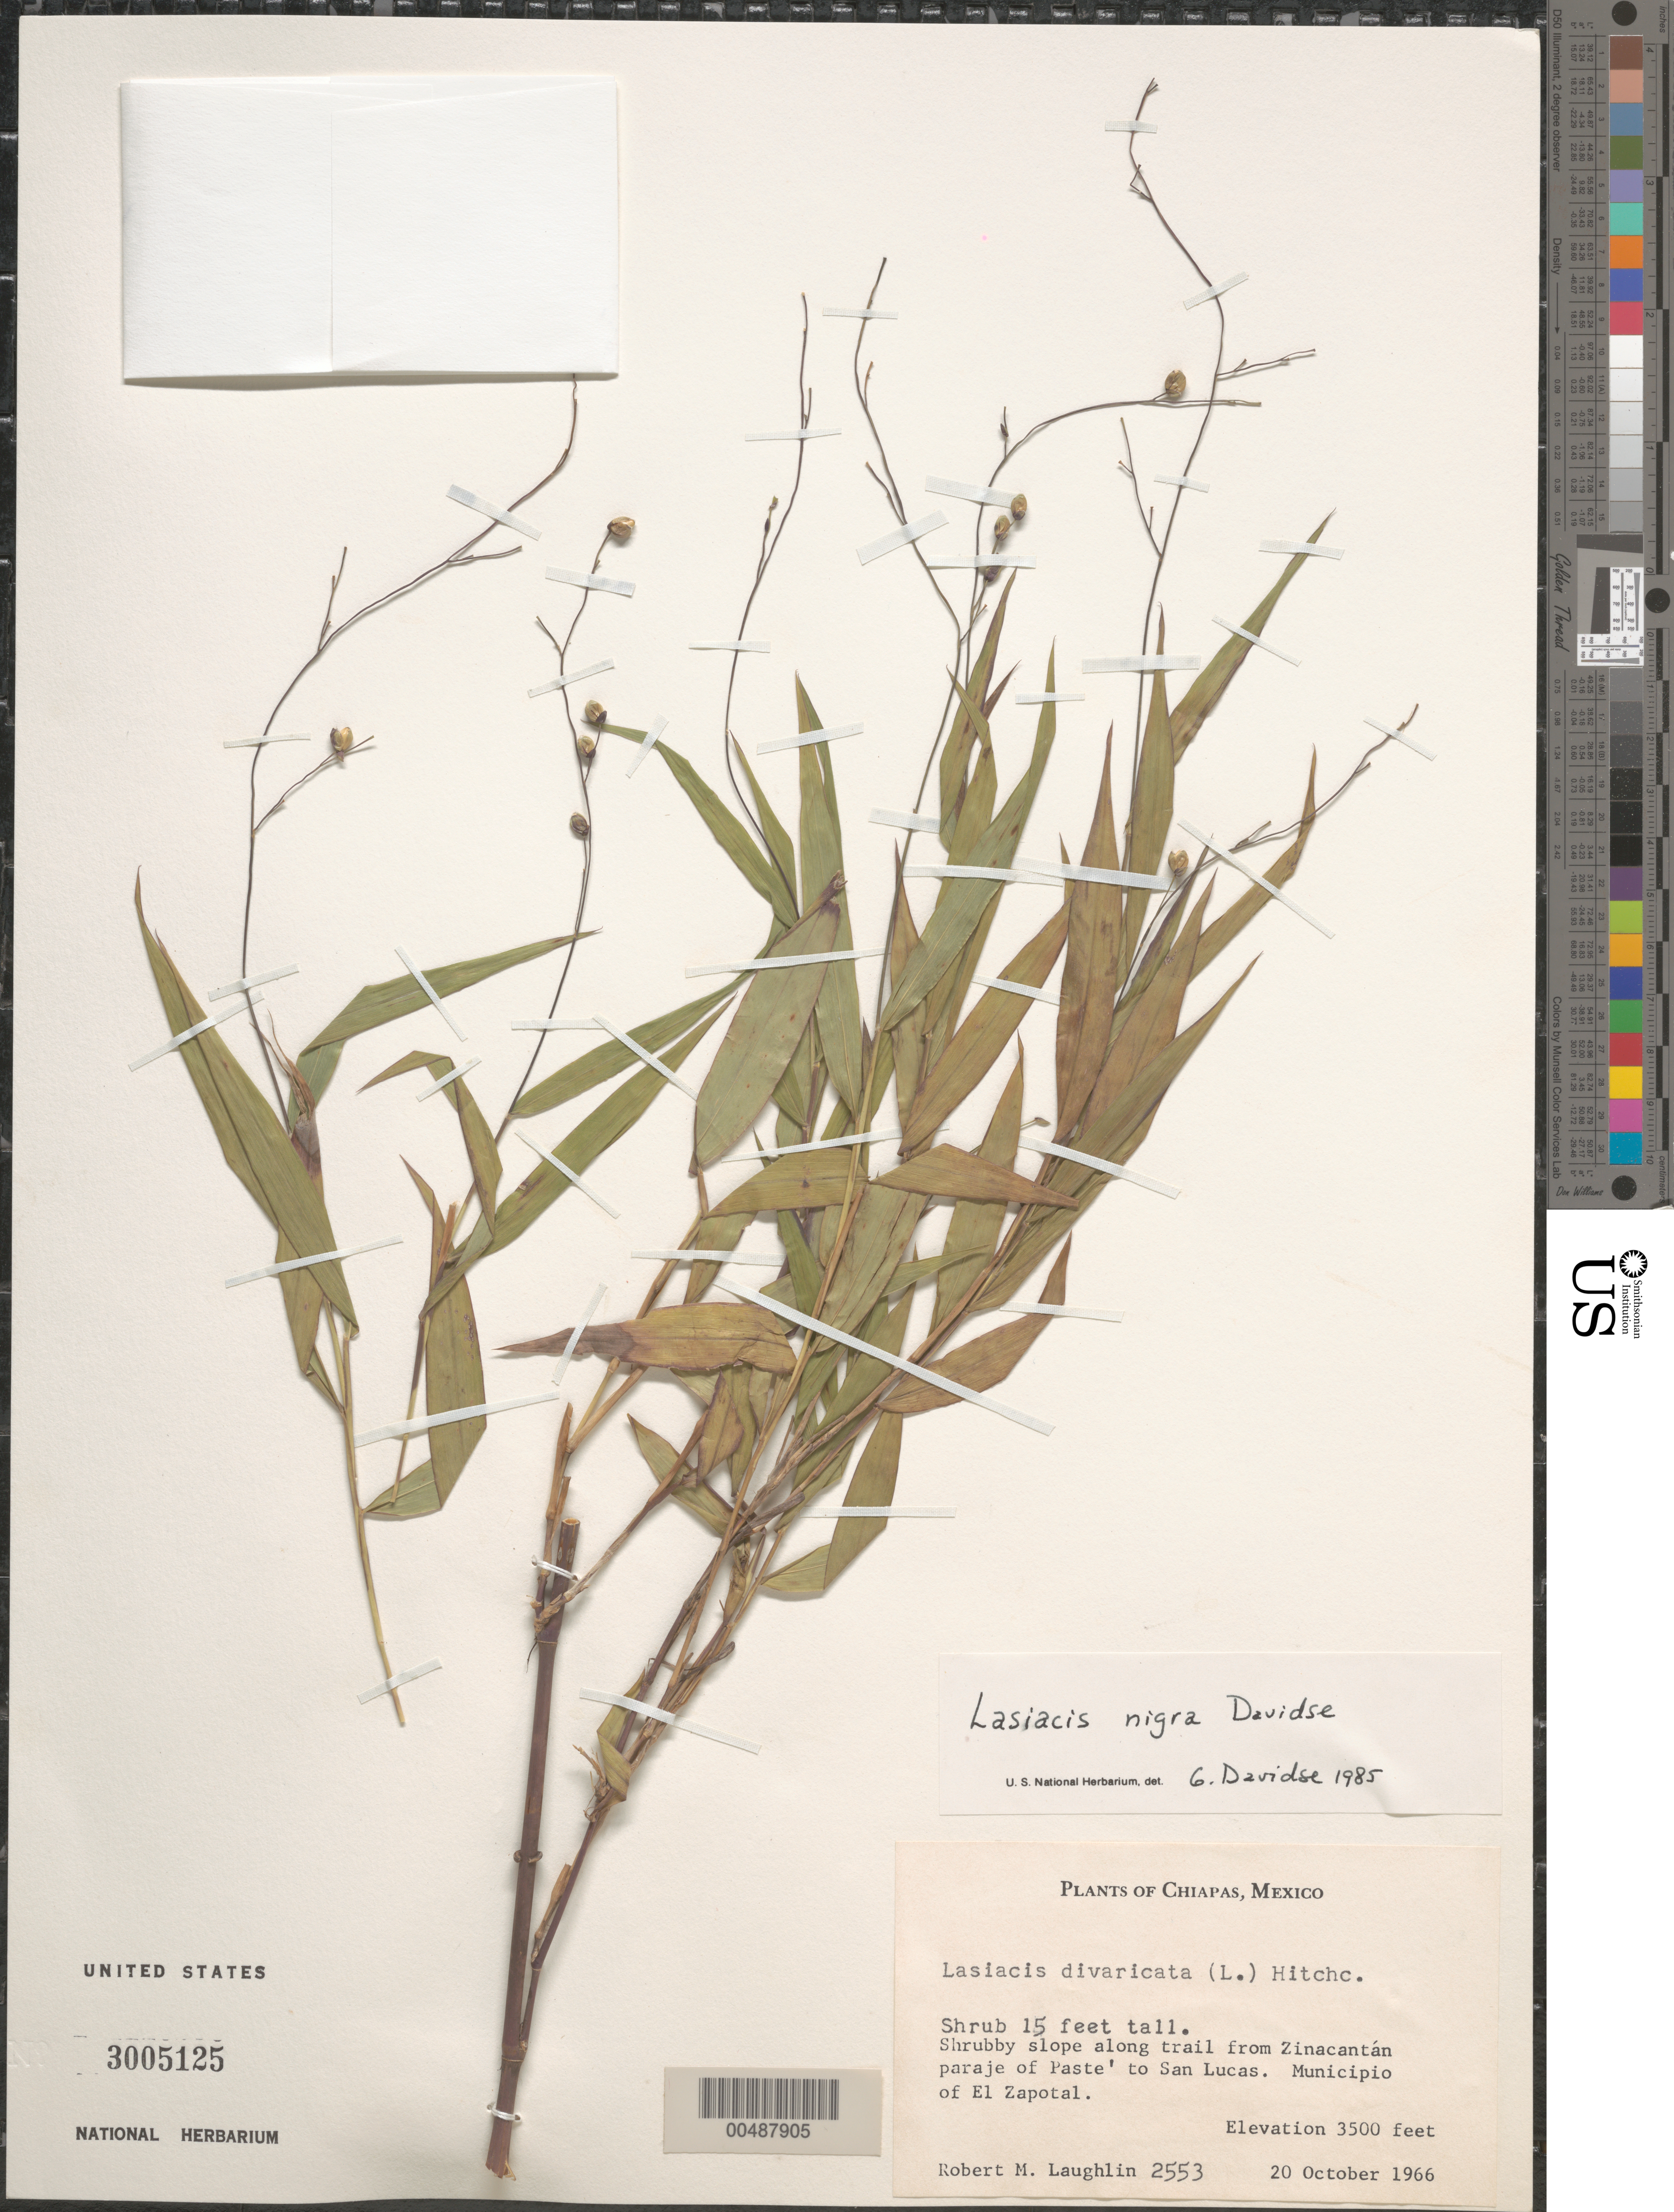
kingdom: Plantae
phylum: Tracheophyta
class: Liliopsida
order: Poales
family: Poaceae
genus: Lasiacis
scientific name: Lasiacis maxonii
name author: Swallen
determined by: Davidse, Gerrit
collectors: R. M. Laughlin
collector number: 2553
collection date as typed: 20 Oct 1966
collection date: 1966-10-20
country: Mexico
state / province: Chiapas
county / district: El Zapotal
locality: Along trail from Zinacant n paraje of Paste' to San Lucas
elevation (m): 1067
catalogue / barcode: US 3005125